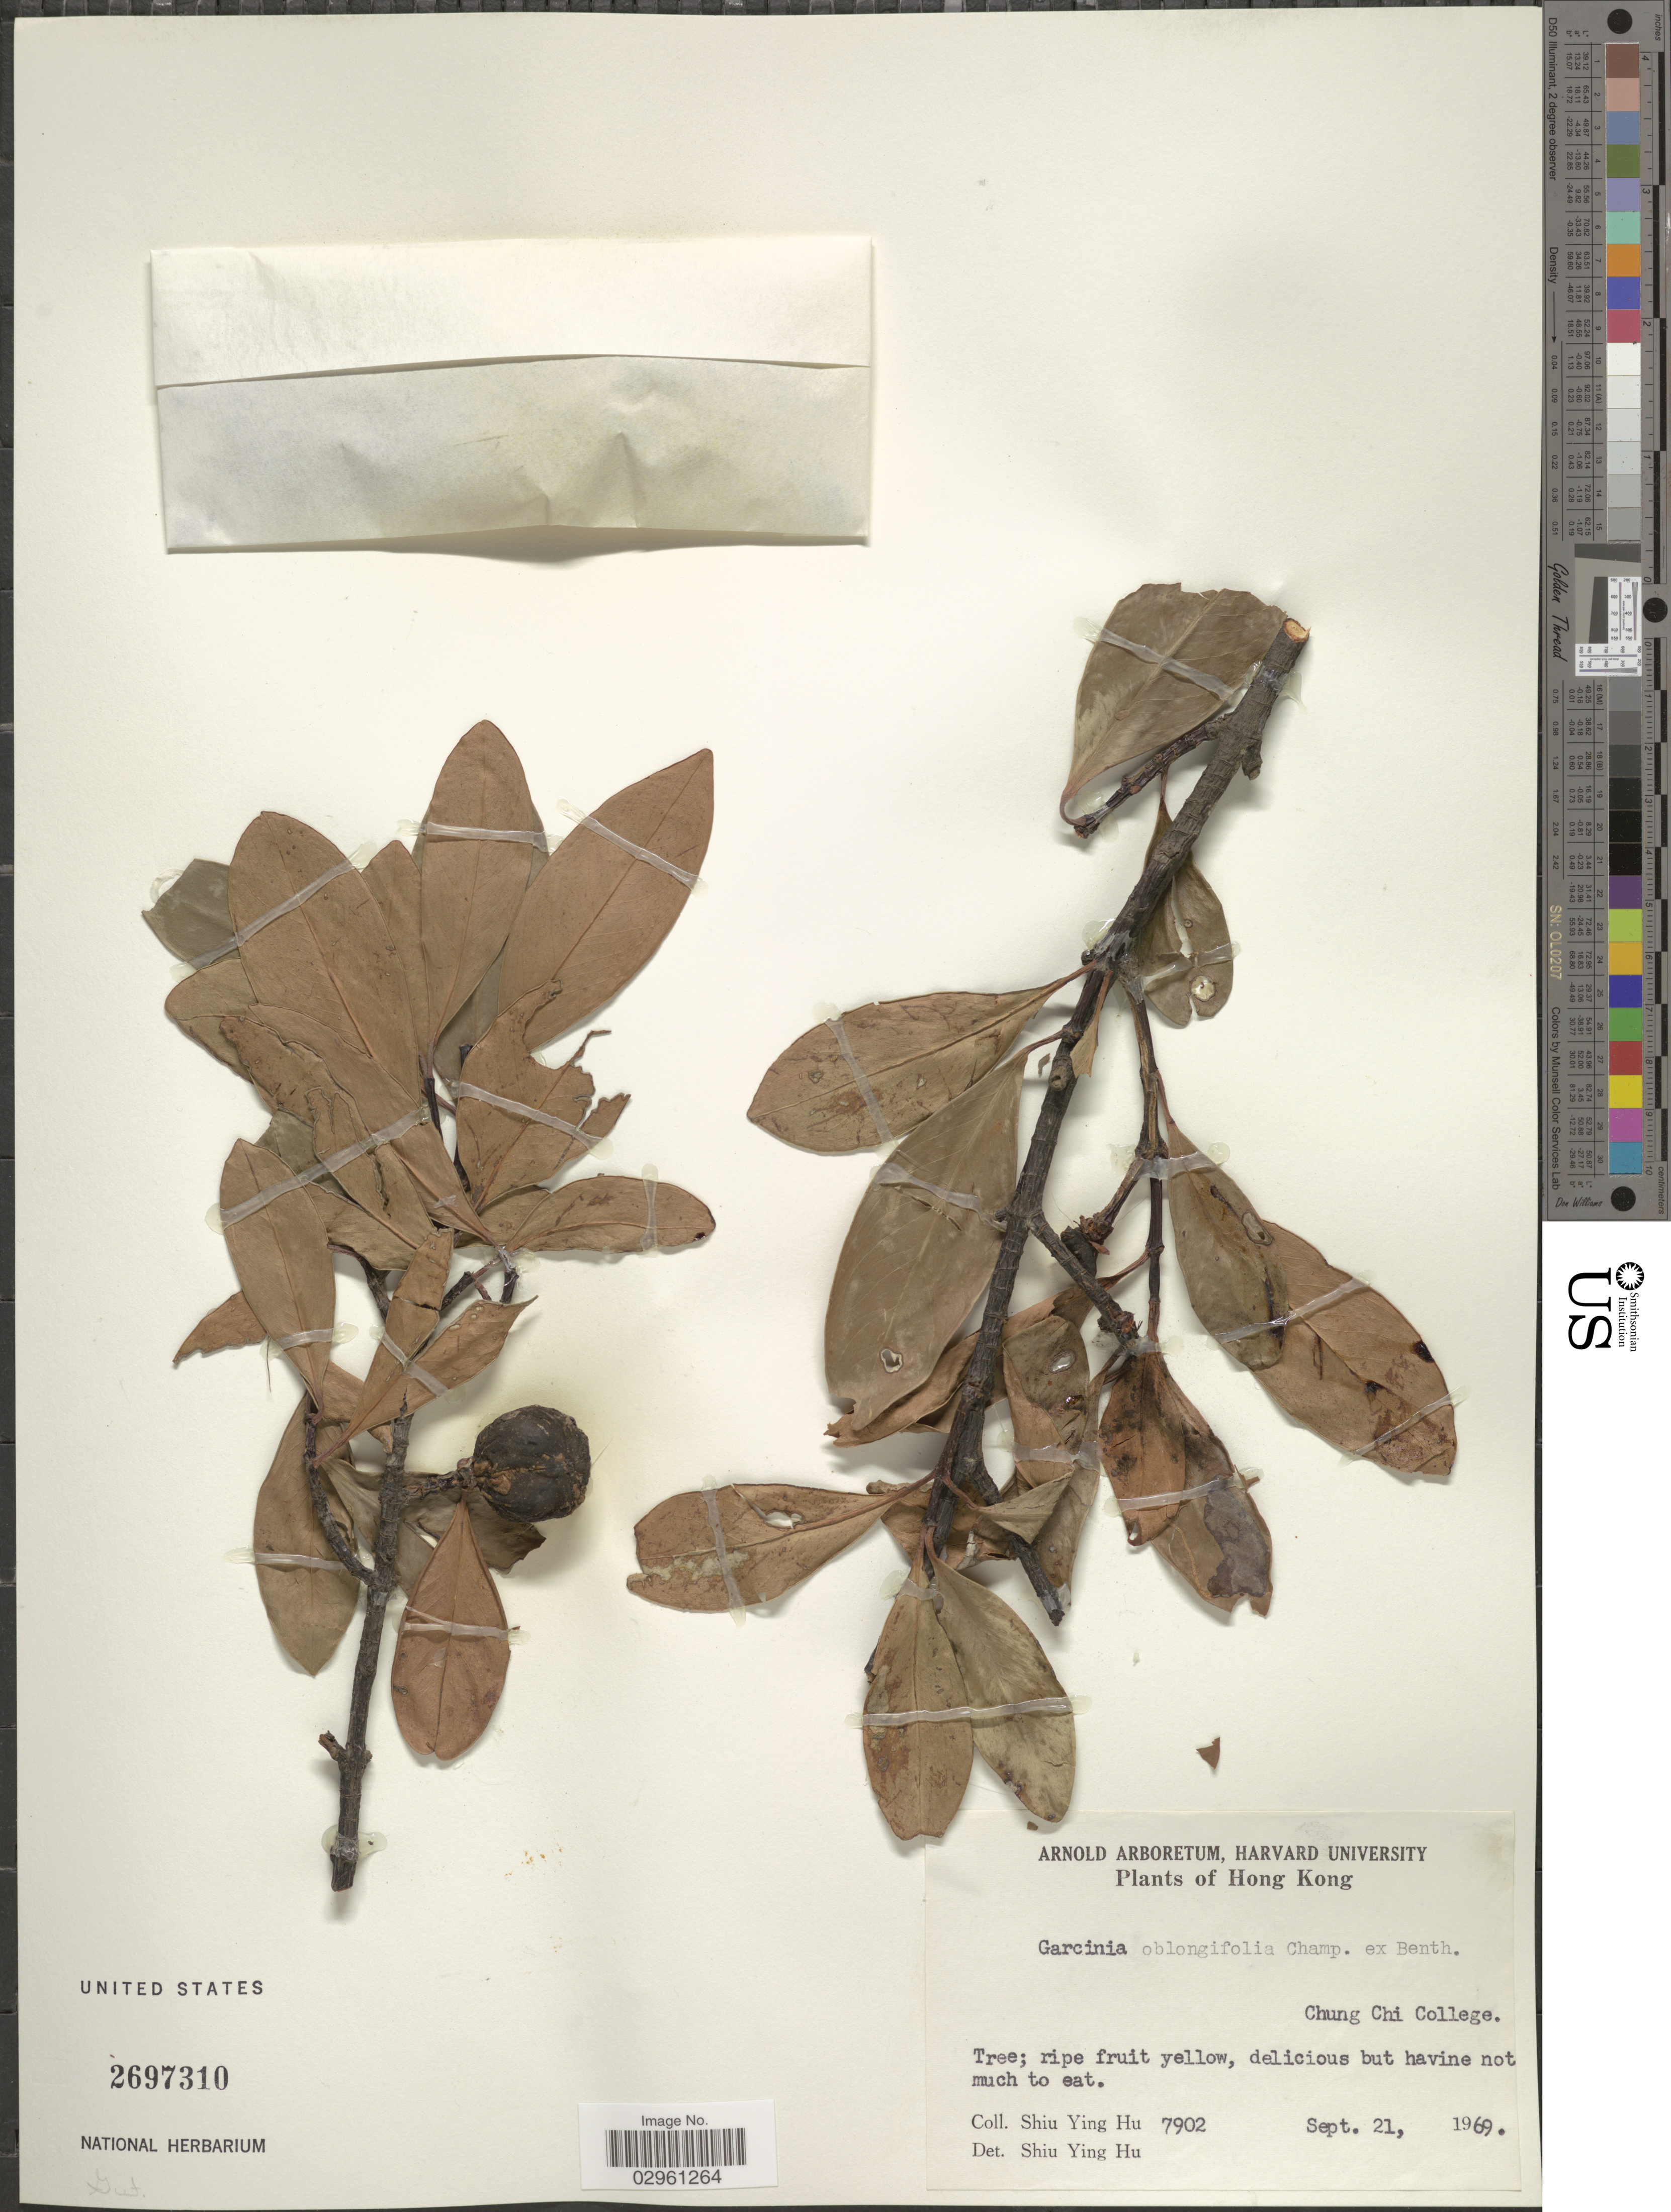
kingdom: Plantae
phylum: Tracheophyta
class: Magnoliopsida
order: Malpighiales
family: Clusiaceae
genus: Garcinia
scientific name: Garcinia oblongifolia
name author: Champ. ex Benth.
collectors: S. Y. Hu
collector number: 7902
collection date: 1969-09-21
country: China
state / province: Hong Kong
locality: Chung Chi College.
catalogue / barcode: US 2697310